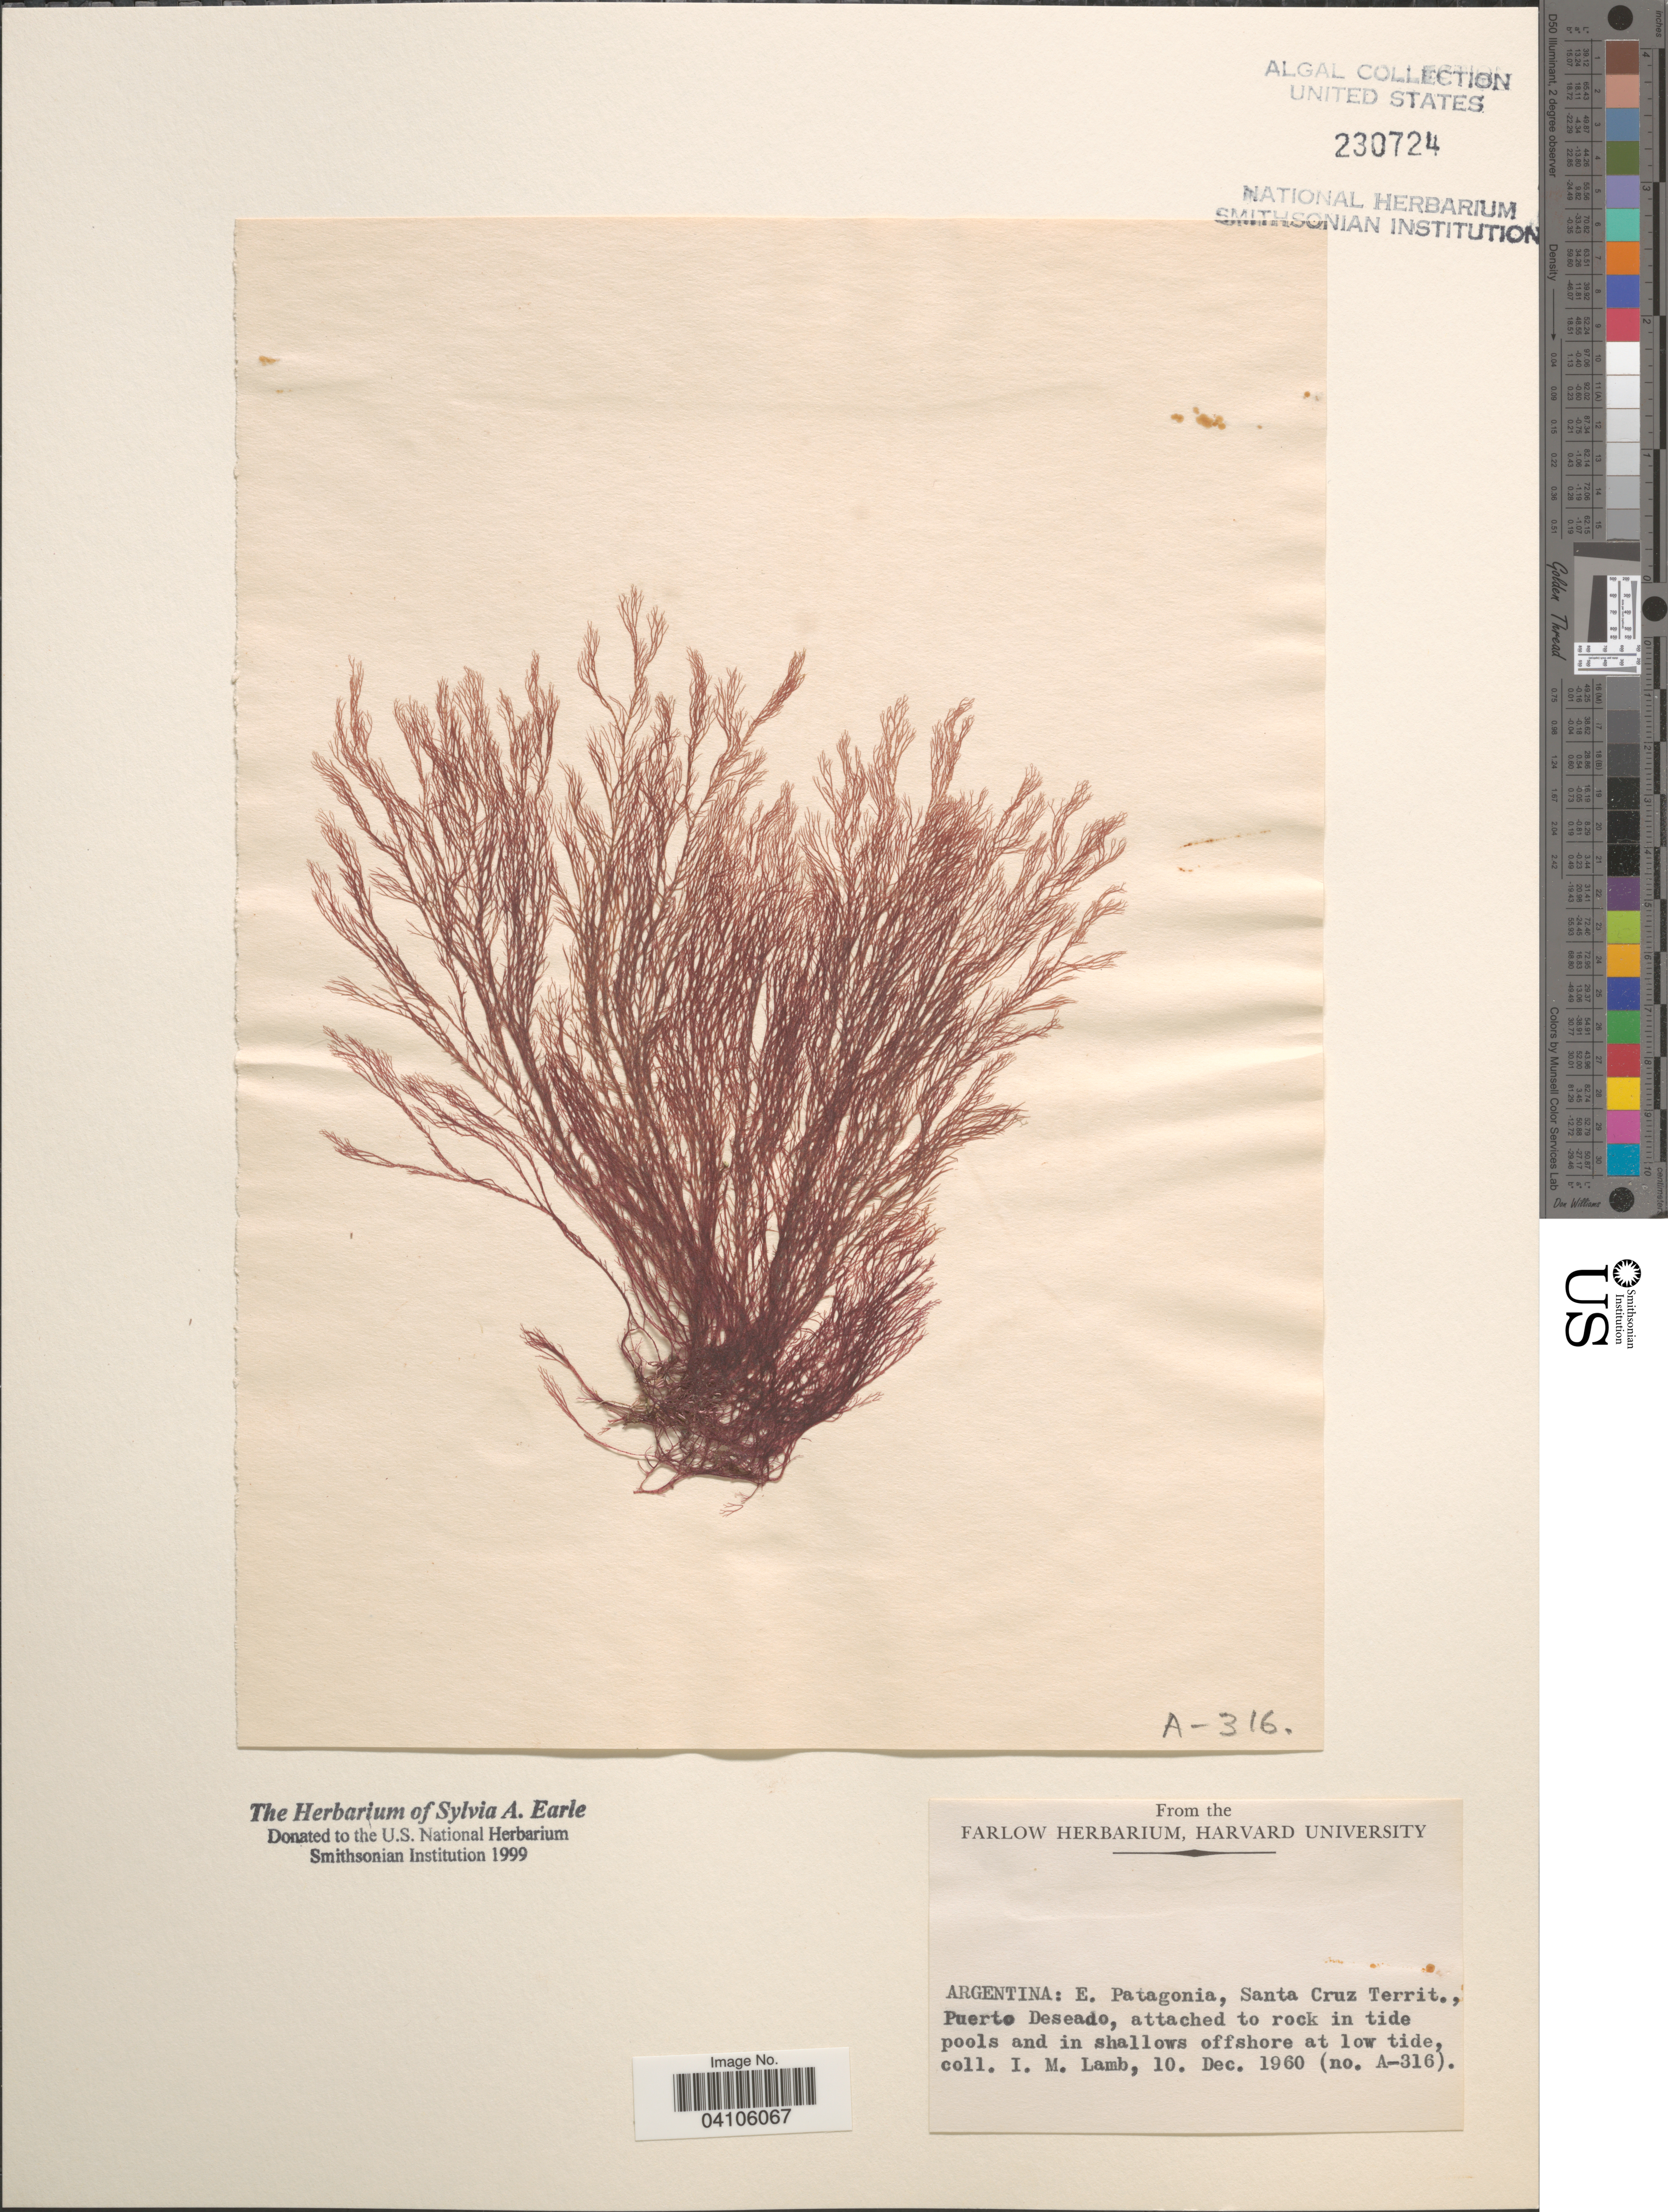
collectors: I. M. Lamb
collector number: A-316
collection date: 1960-12-10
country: Argentina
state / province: Santa Cruz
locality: E. Patagonia, Santa Cruz Territ., Puerto Deseado.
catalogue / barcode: US 230724